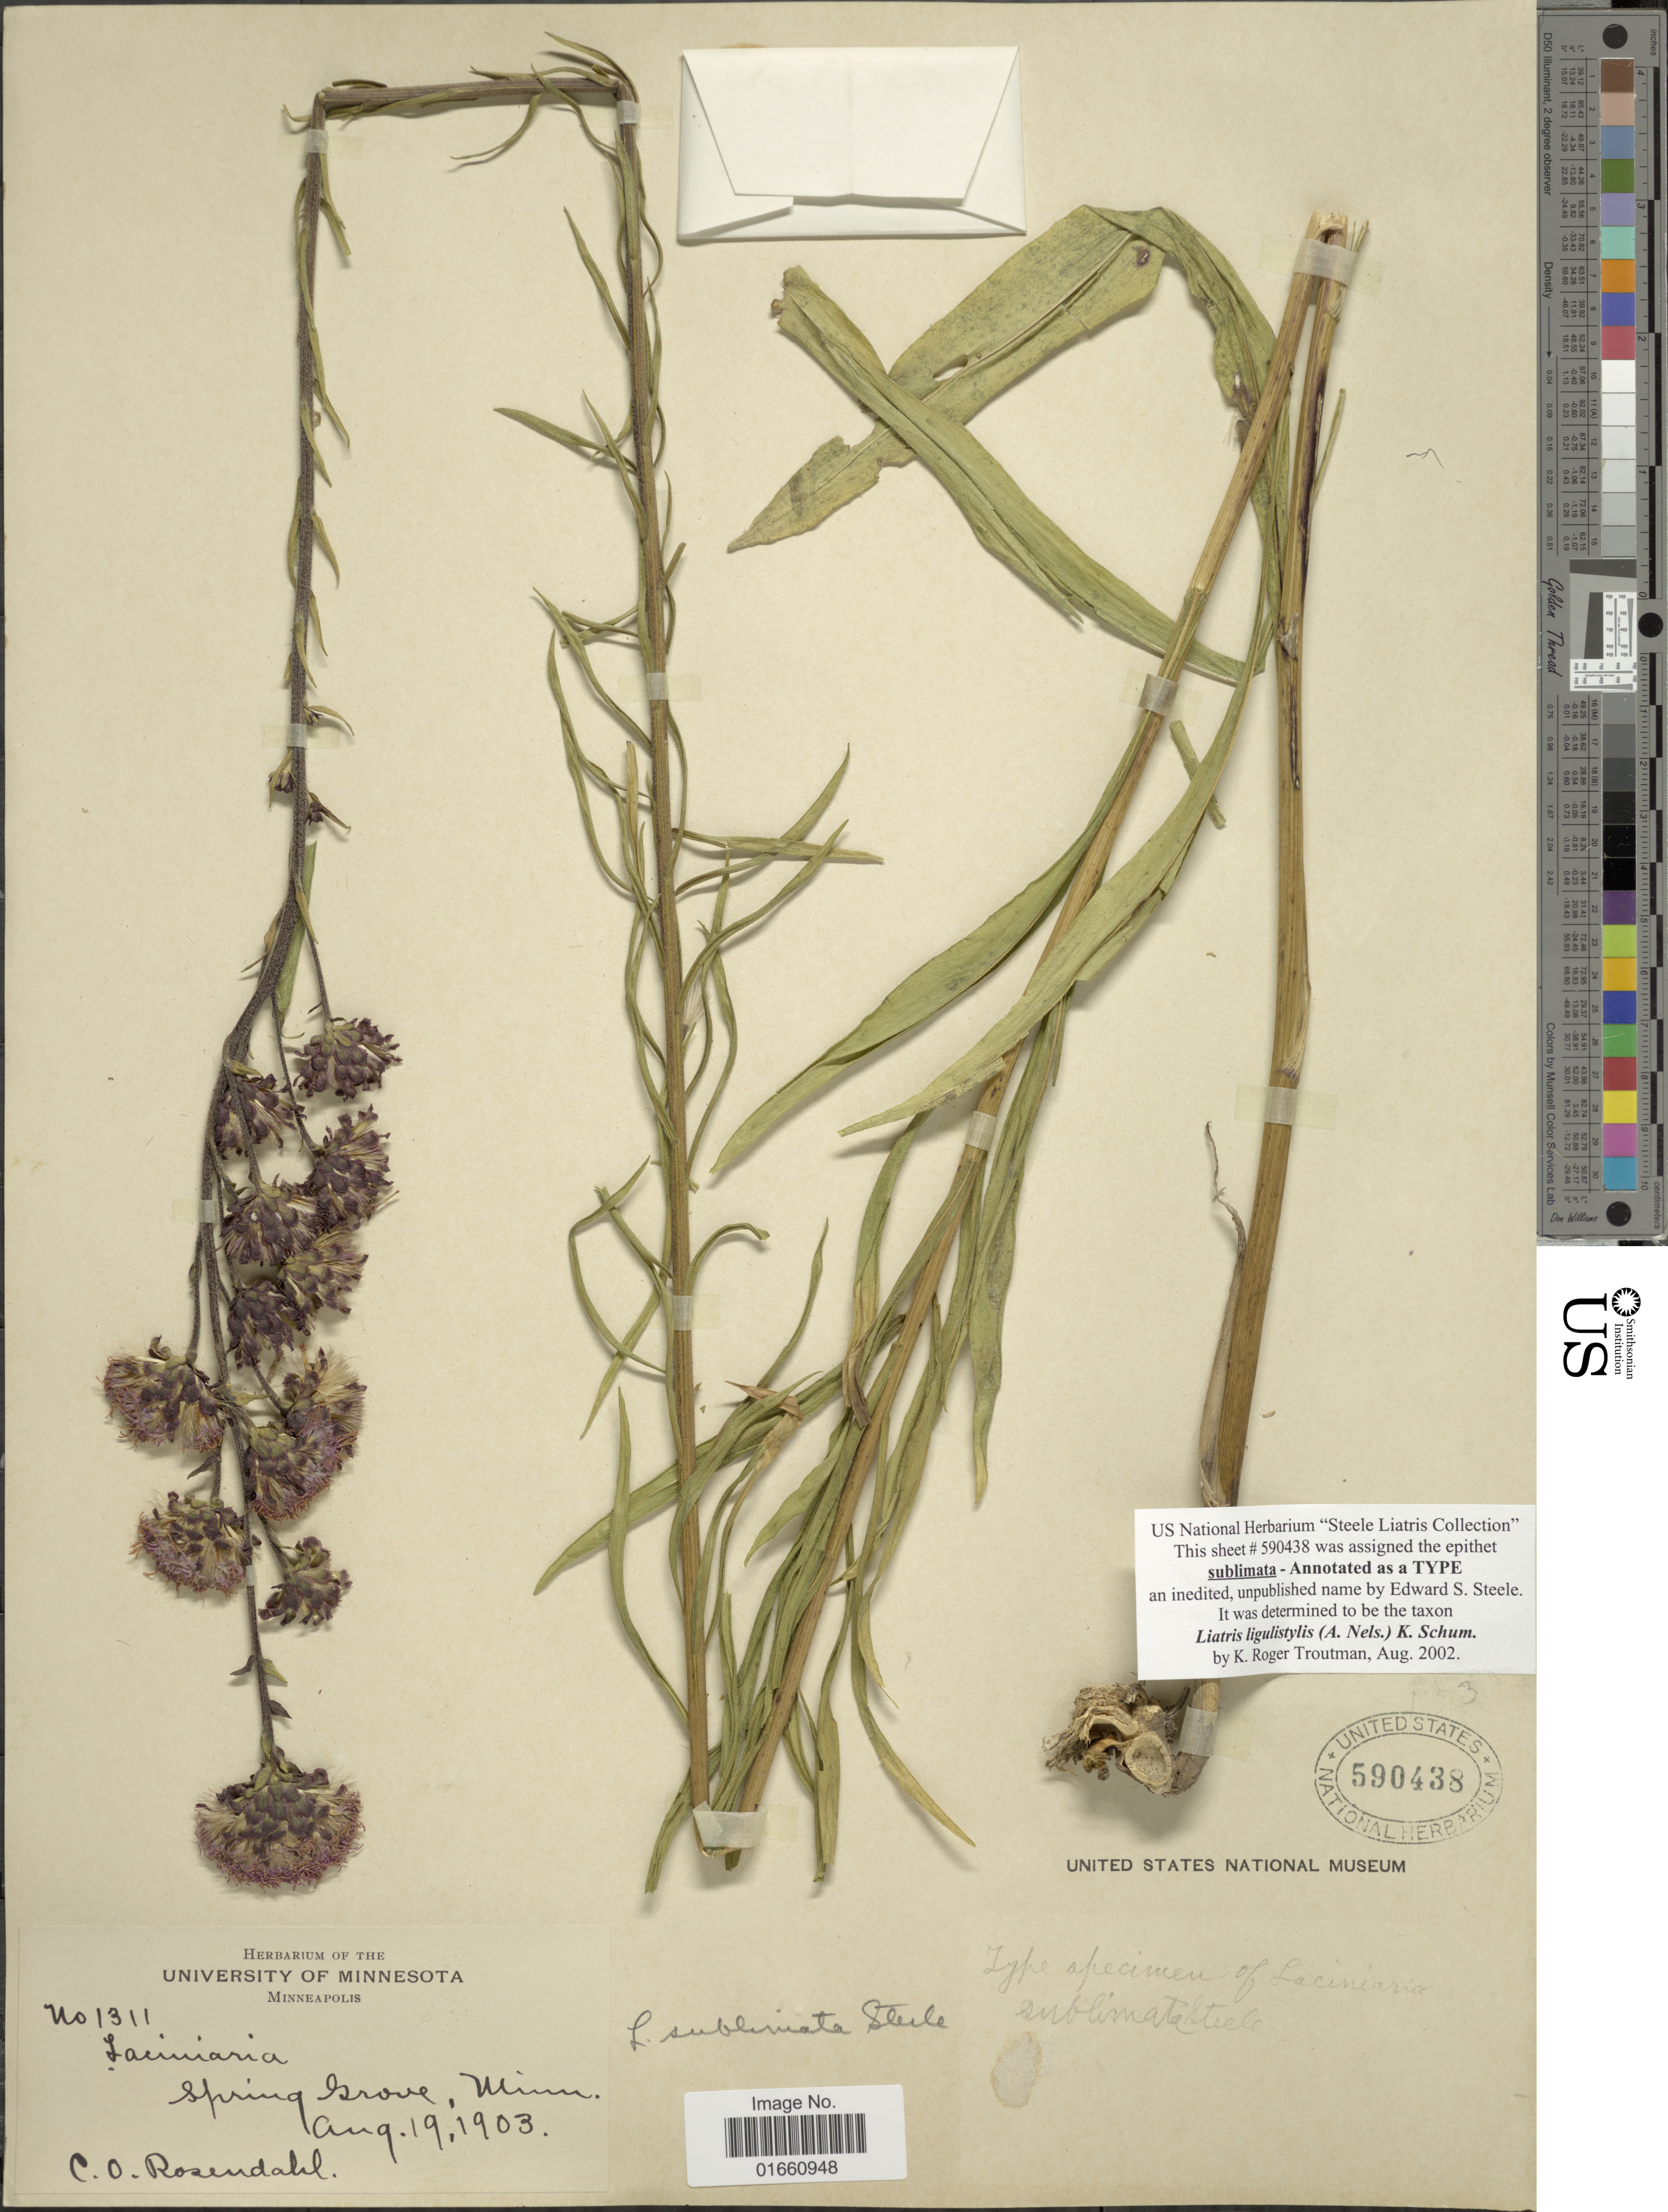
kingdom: Plantae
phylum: Tracheophyta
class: Magnoliopsida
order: Asterales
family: Asteraceae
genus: Liatris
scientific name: Liatris ligulistylis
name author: (A. Nelson) K. Schum.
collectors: C. O. Rosendahl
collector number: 1311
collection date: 1903-08-19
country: United States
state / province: Minnesota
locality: Spring Grove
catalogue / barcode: US 590438